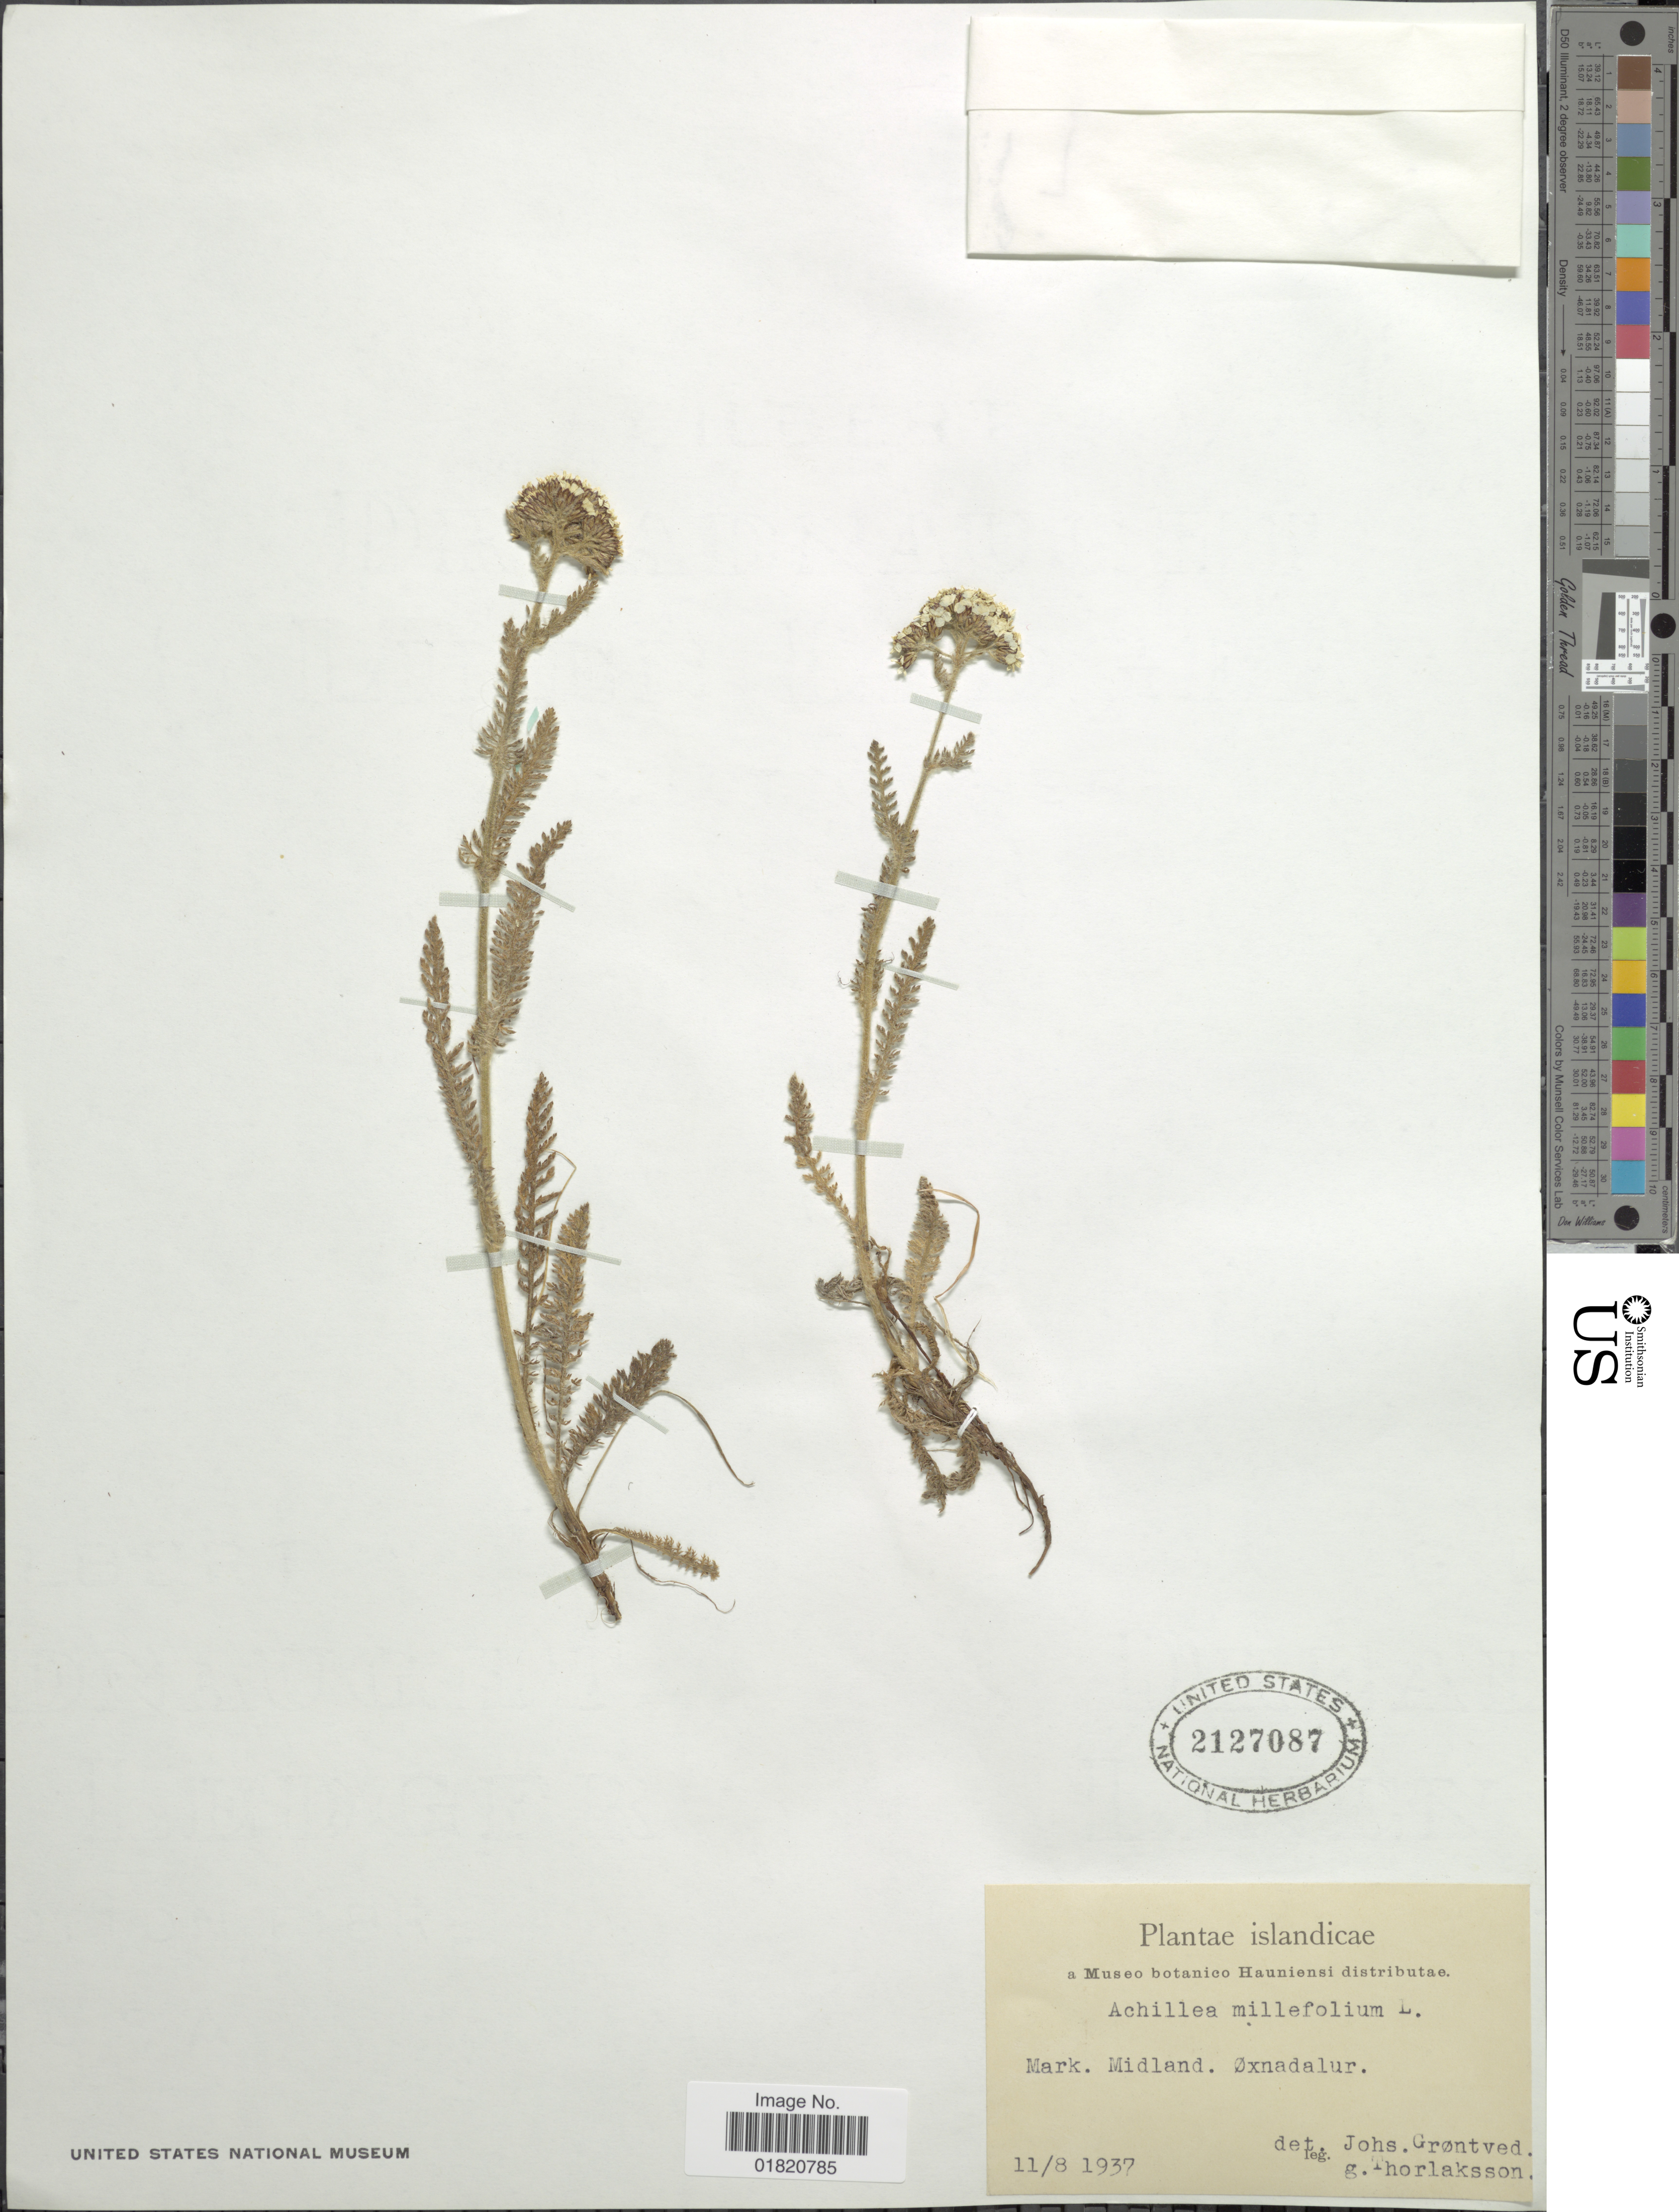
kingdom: Plantae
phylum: Tracheophyta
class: Magnoliopsida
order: Asterales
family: Asteraceae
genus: Achillea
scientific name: Achillea millefolium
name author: L.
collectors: G. Thorlaksson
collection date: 1937-08-11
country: Iceland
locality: Mark. Midland. Oxnadalur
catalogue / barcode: US 2127087